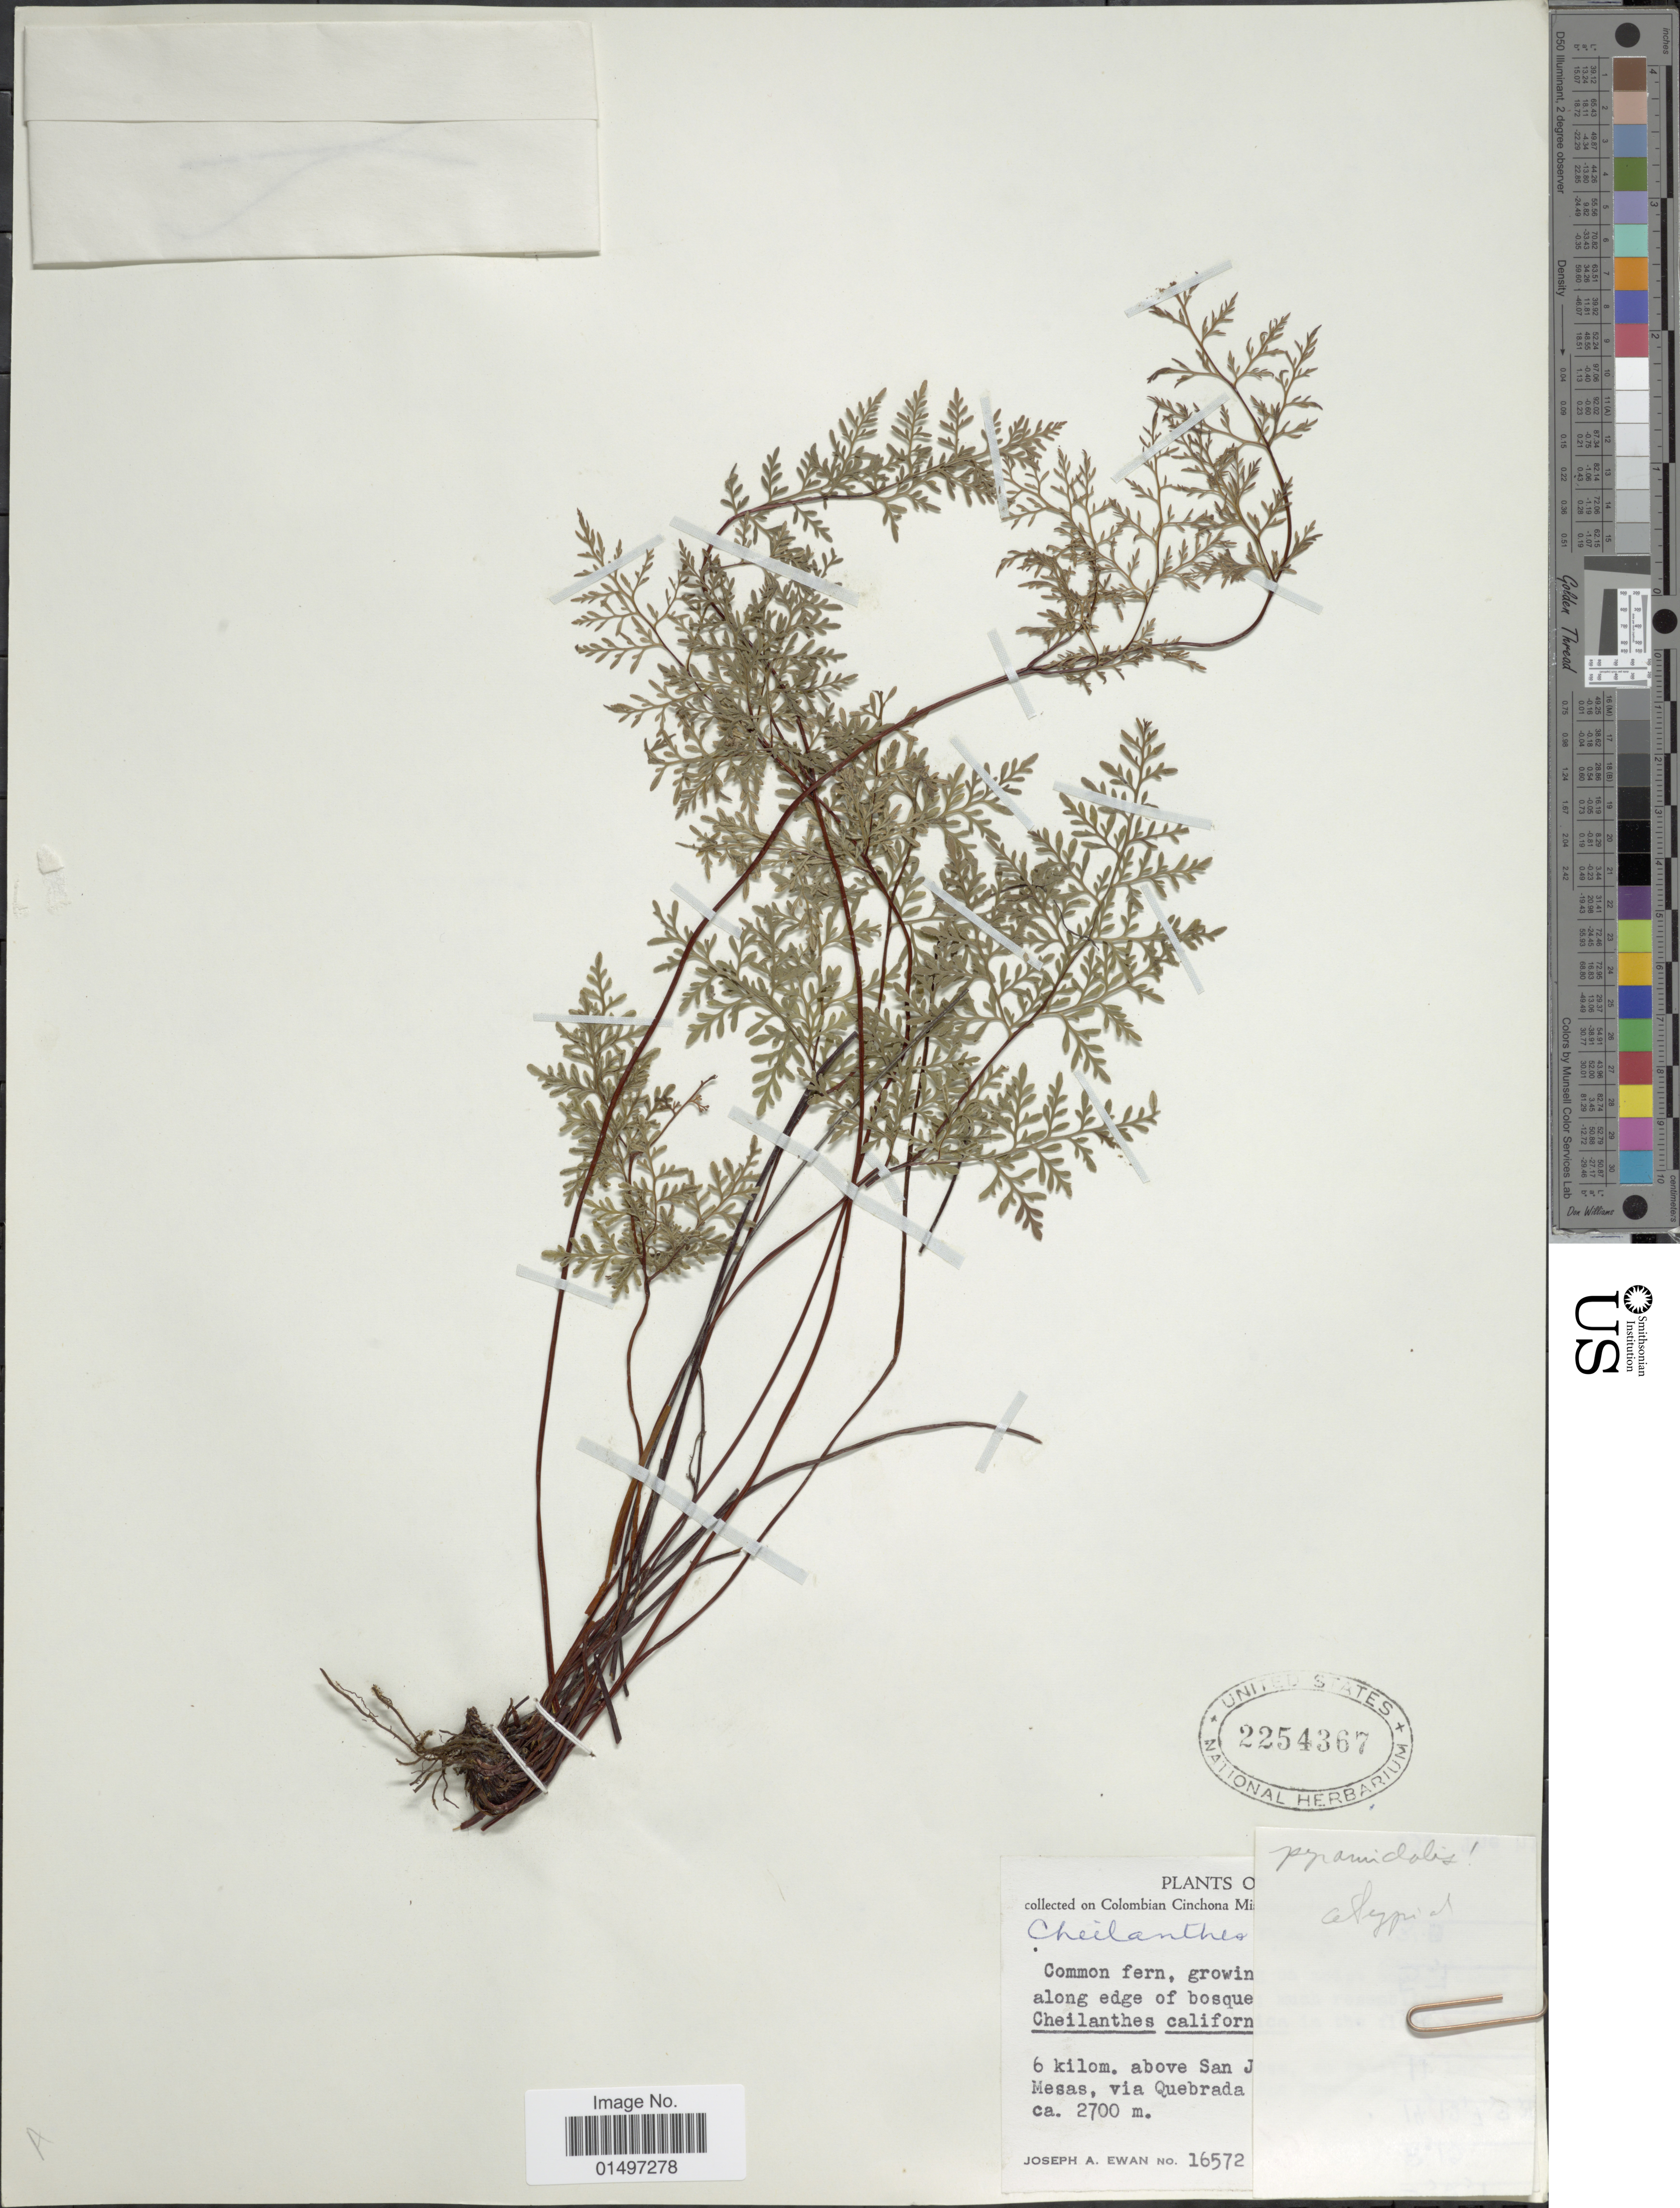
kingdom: Plantae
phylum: Tracheophyta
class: Polypodiopsida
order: Polypodiales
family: Pteridaceae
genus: Gaga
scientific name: Gaga hirsuta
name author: (Link) Fay W. Li & Windham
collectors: J. A. Ewan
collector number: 16572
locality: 6 kilom, above San J [illegible text] Mesas, via Quebrada [illegible text]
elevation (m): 2700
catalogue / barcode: US 2254367